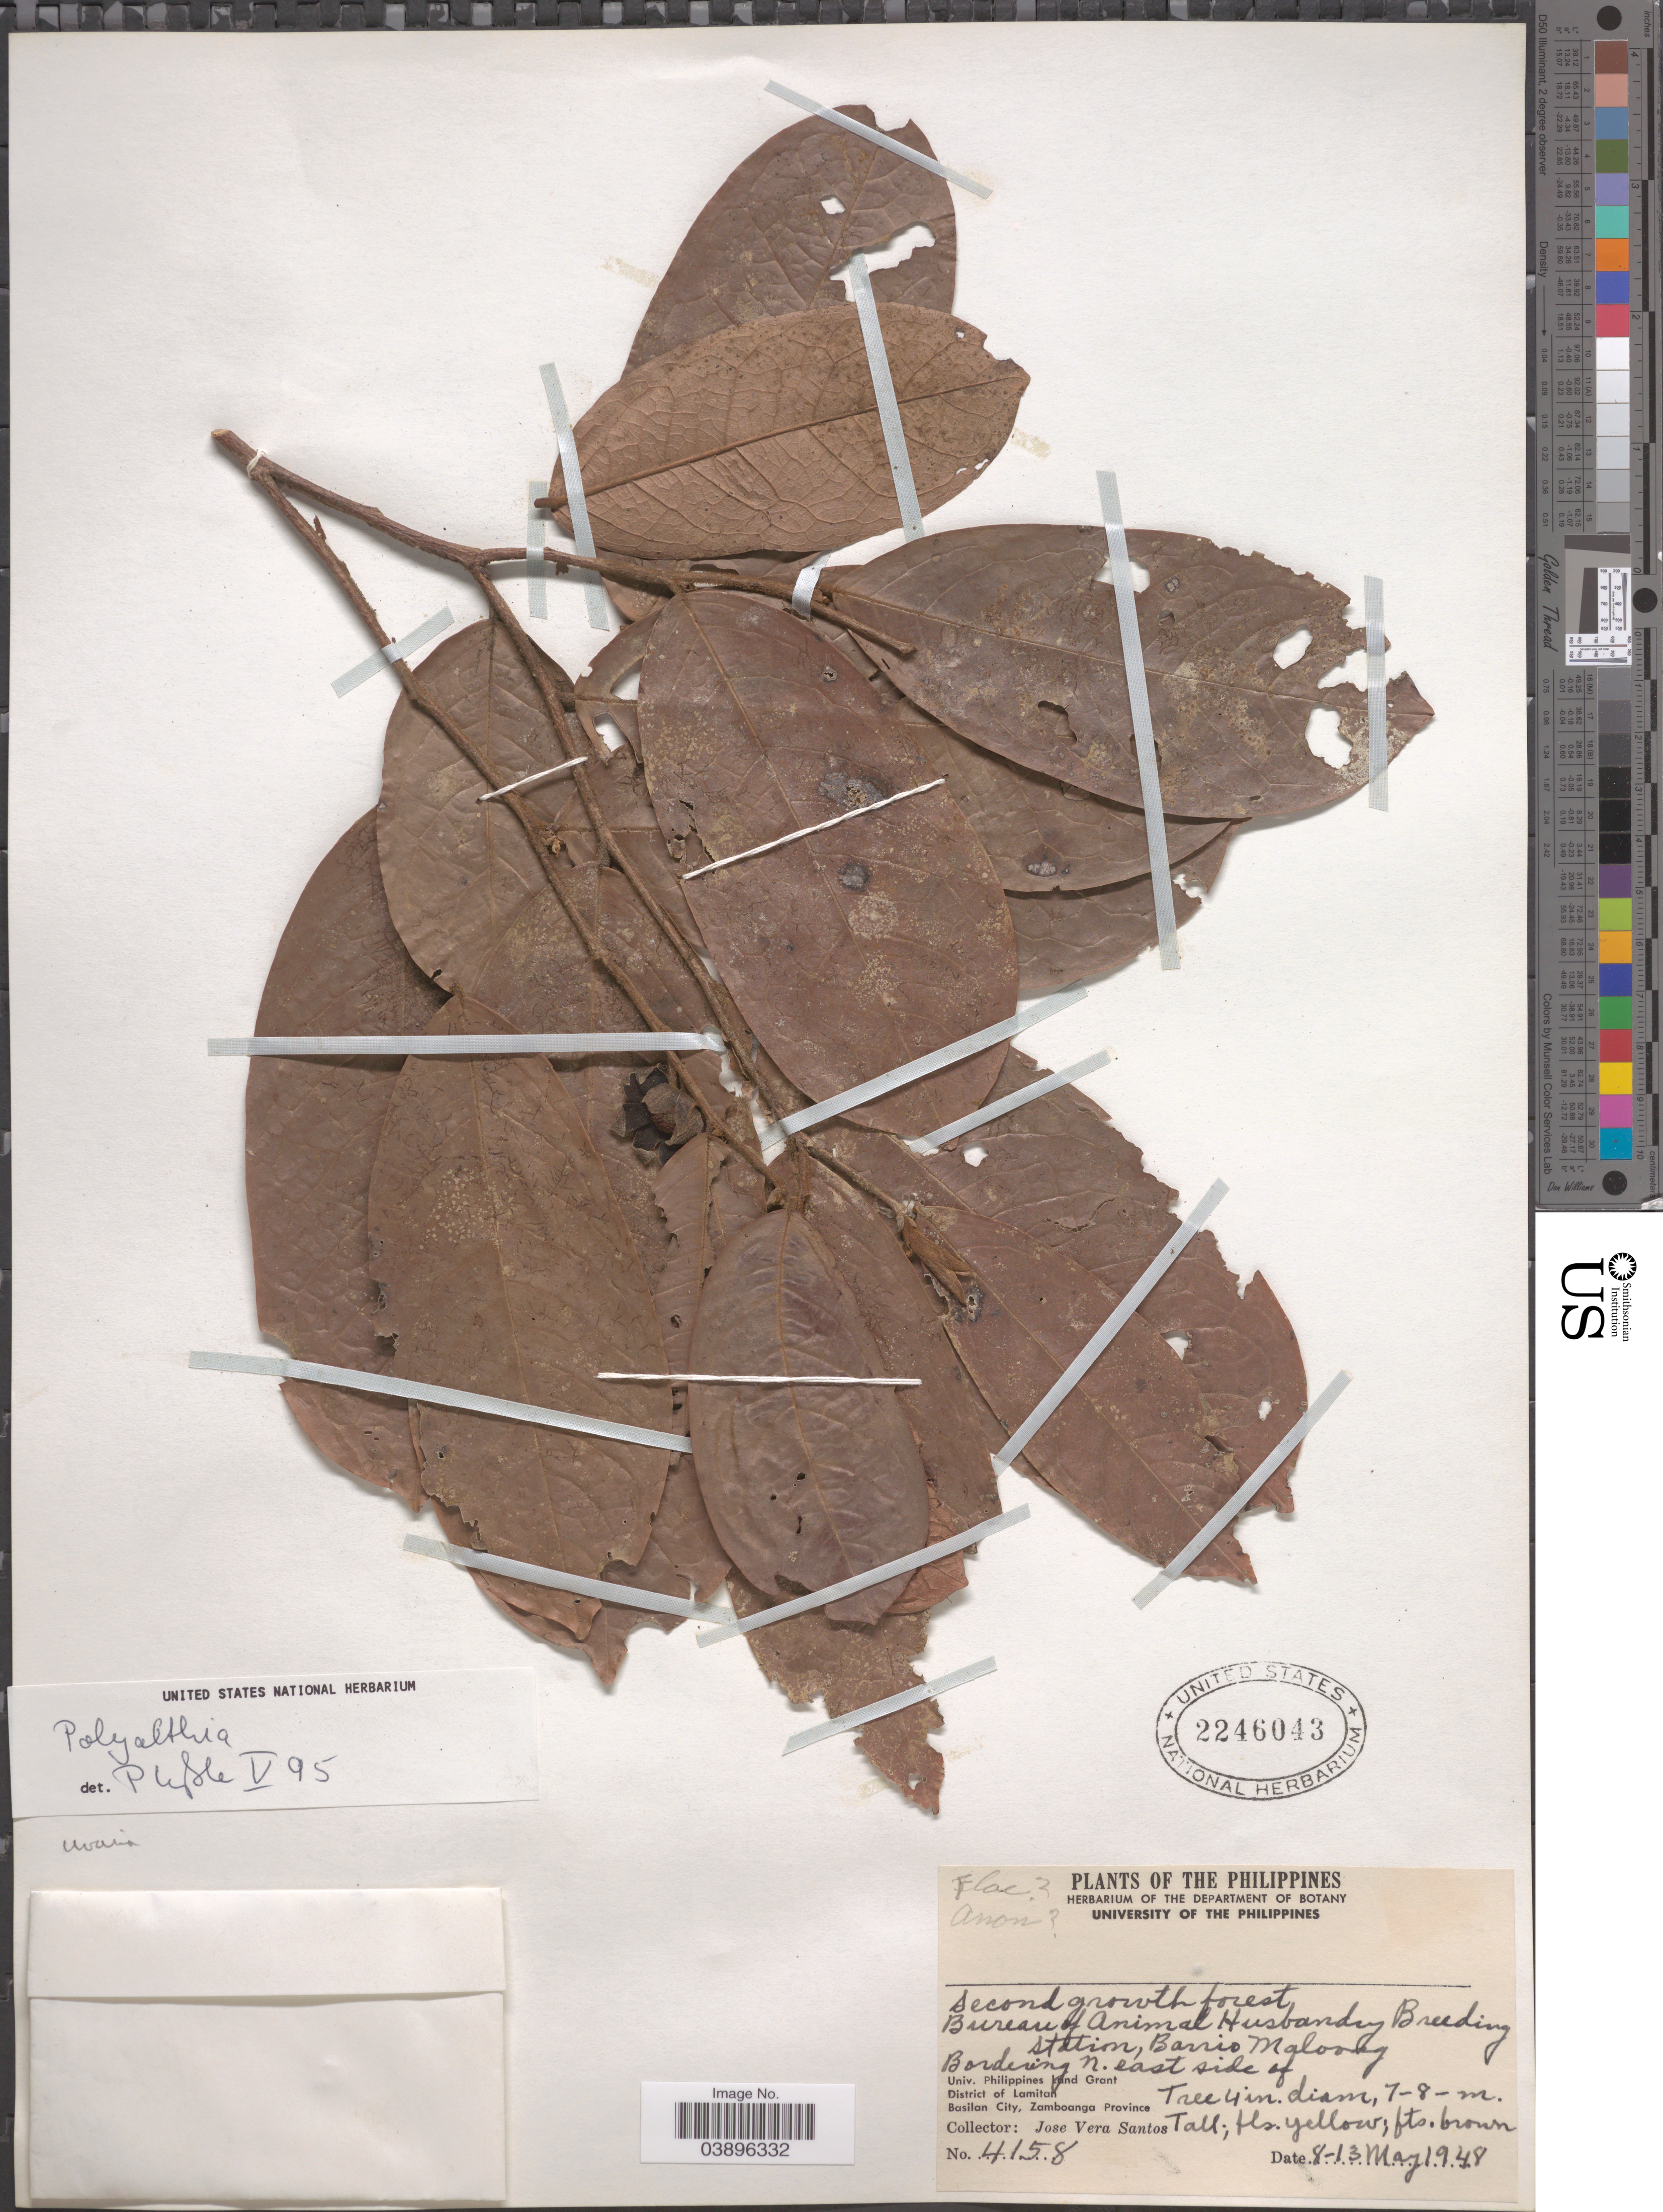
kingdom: Plantae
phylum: Tracheophyta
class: Magnoliopsida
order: Magnoliales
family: Annonaceae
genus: Polyalthia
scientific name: Polyalthia sp.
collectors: J. V. Santos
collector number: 4158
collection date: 1948-05-09/1948-05-13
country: Philippines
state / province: Muslim Mindanao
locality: Second growth forest, Bureau of Animal Husbandry Breeding Station, ßarrio Maloong. Bordering N. east side of Univ. Phillipens Land Grant. District of Lamitan. Basilan City, Zamboanga Province.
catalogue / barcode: US 2246043